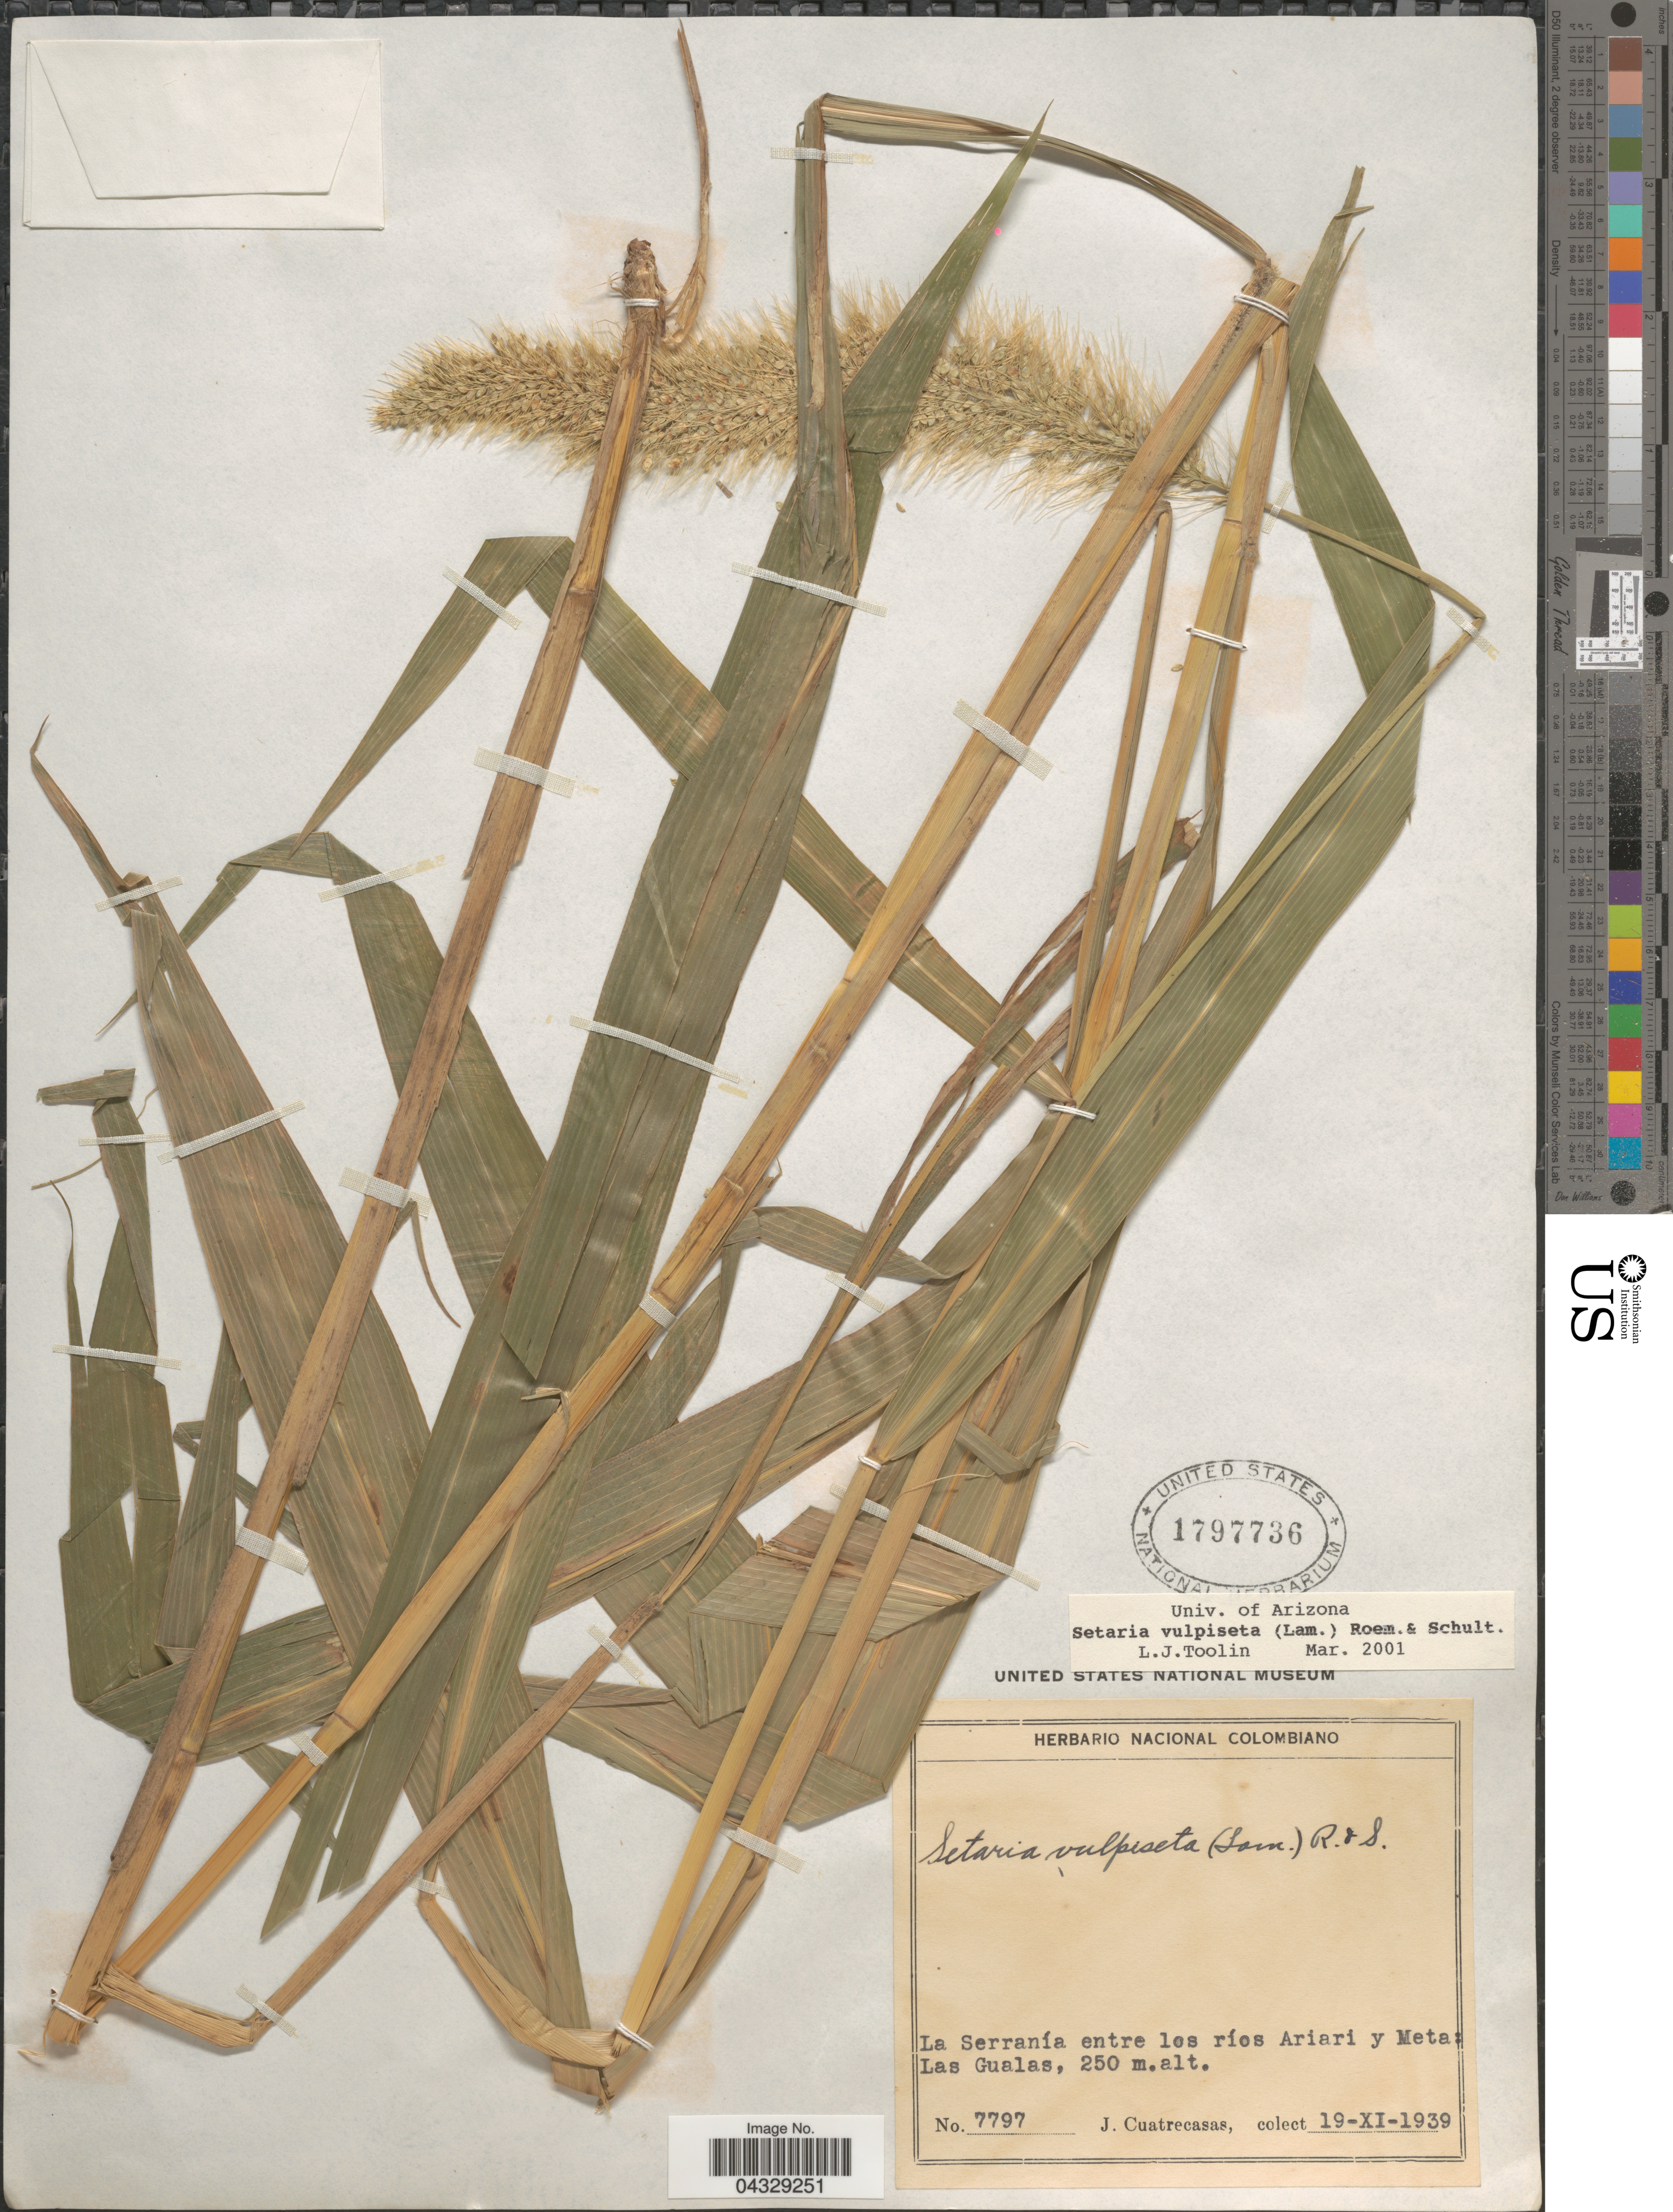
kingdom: Plantae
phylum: Tracheophyta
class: Liliopsida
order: Poales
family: Poaceae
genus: Setaria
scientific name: Setaria vulpiseta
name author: (Lam.) Roem. & Schult.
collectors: J. Cuatrecasas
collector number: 7797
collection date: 1939-11-19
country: Colombia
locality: La Serranía entre los ríos Ariari y Meta: Las Gualas.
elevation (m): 250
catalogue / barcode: US 1797736